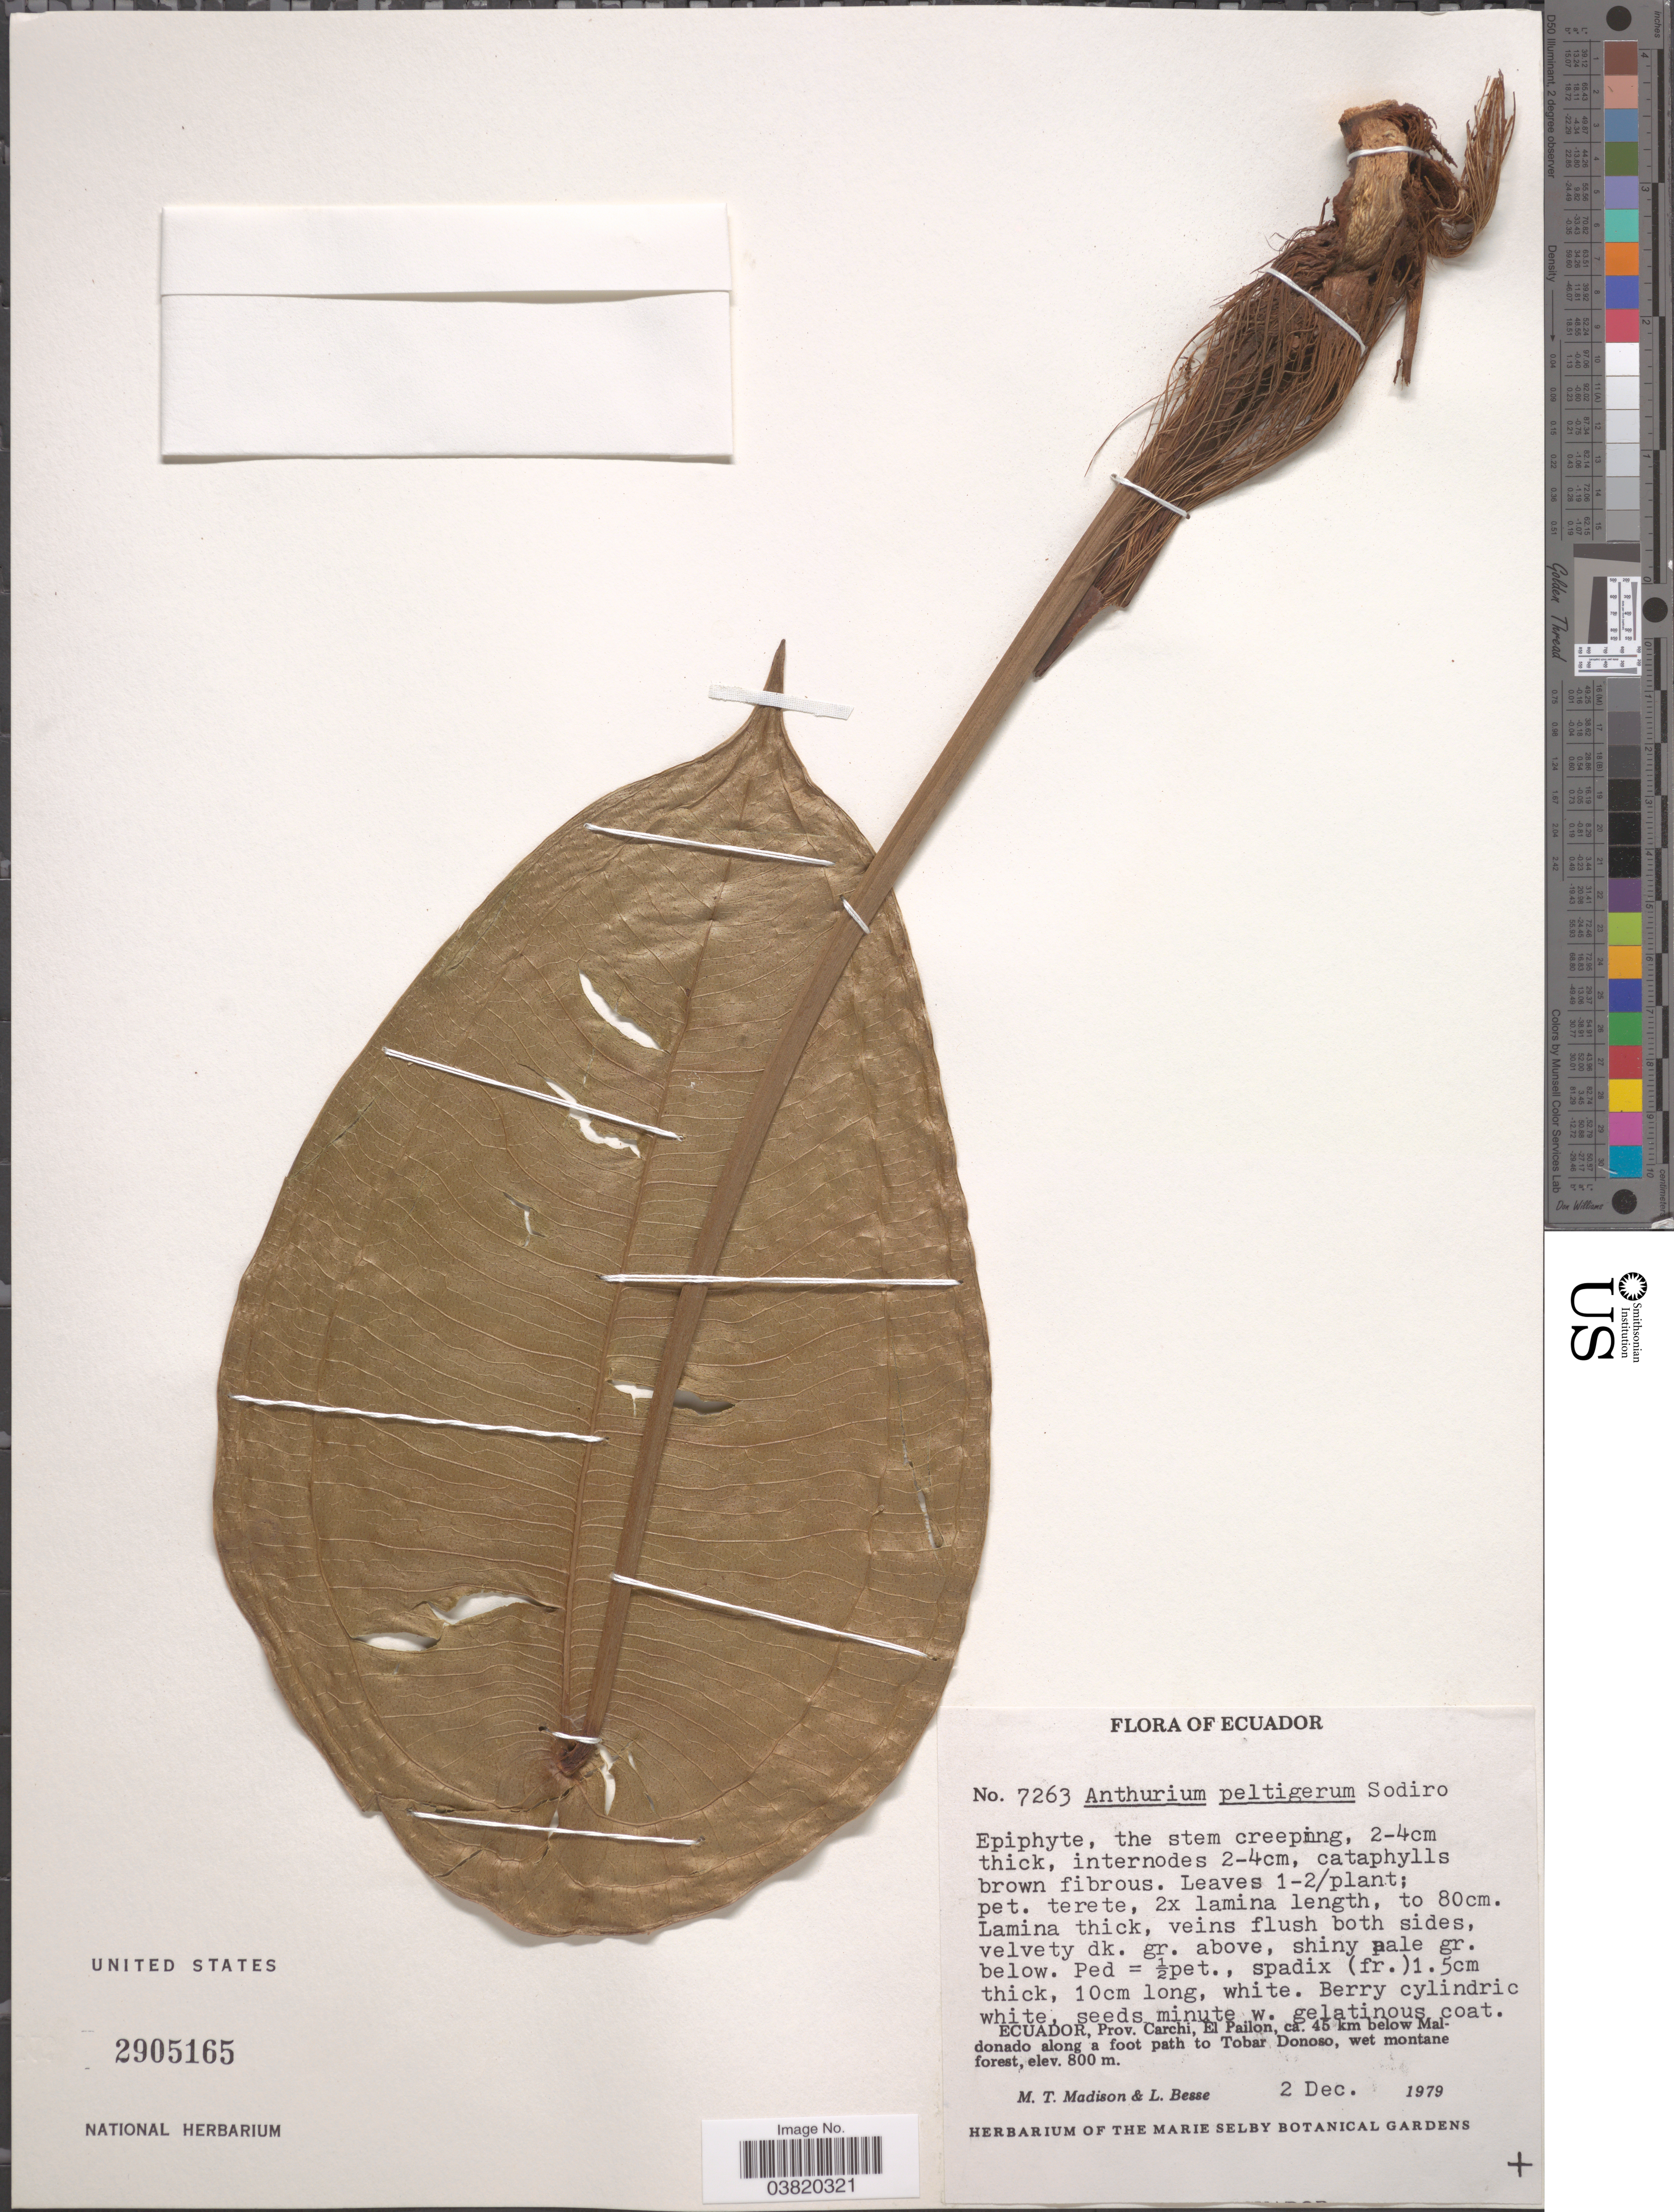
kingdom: Plantae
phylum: Tracheophyta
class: Liliopsida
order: Alismatales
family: Araceae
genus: Anthurium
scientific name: Anthurium peltigerum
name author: Sodiro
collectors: M. T. Madison & L. Besse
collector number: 7263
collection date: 1979-12-02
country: Ecuador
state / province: Carchi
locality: El Pailon, ca. 45 km below Maldonado along a foot path to Tobar Donoso.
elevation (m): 800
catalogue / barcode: US 2905165